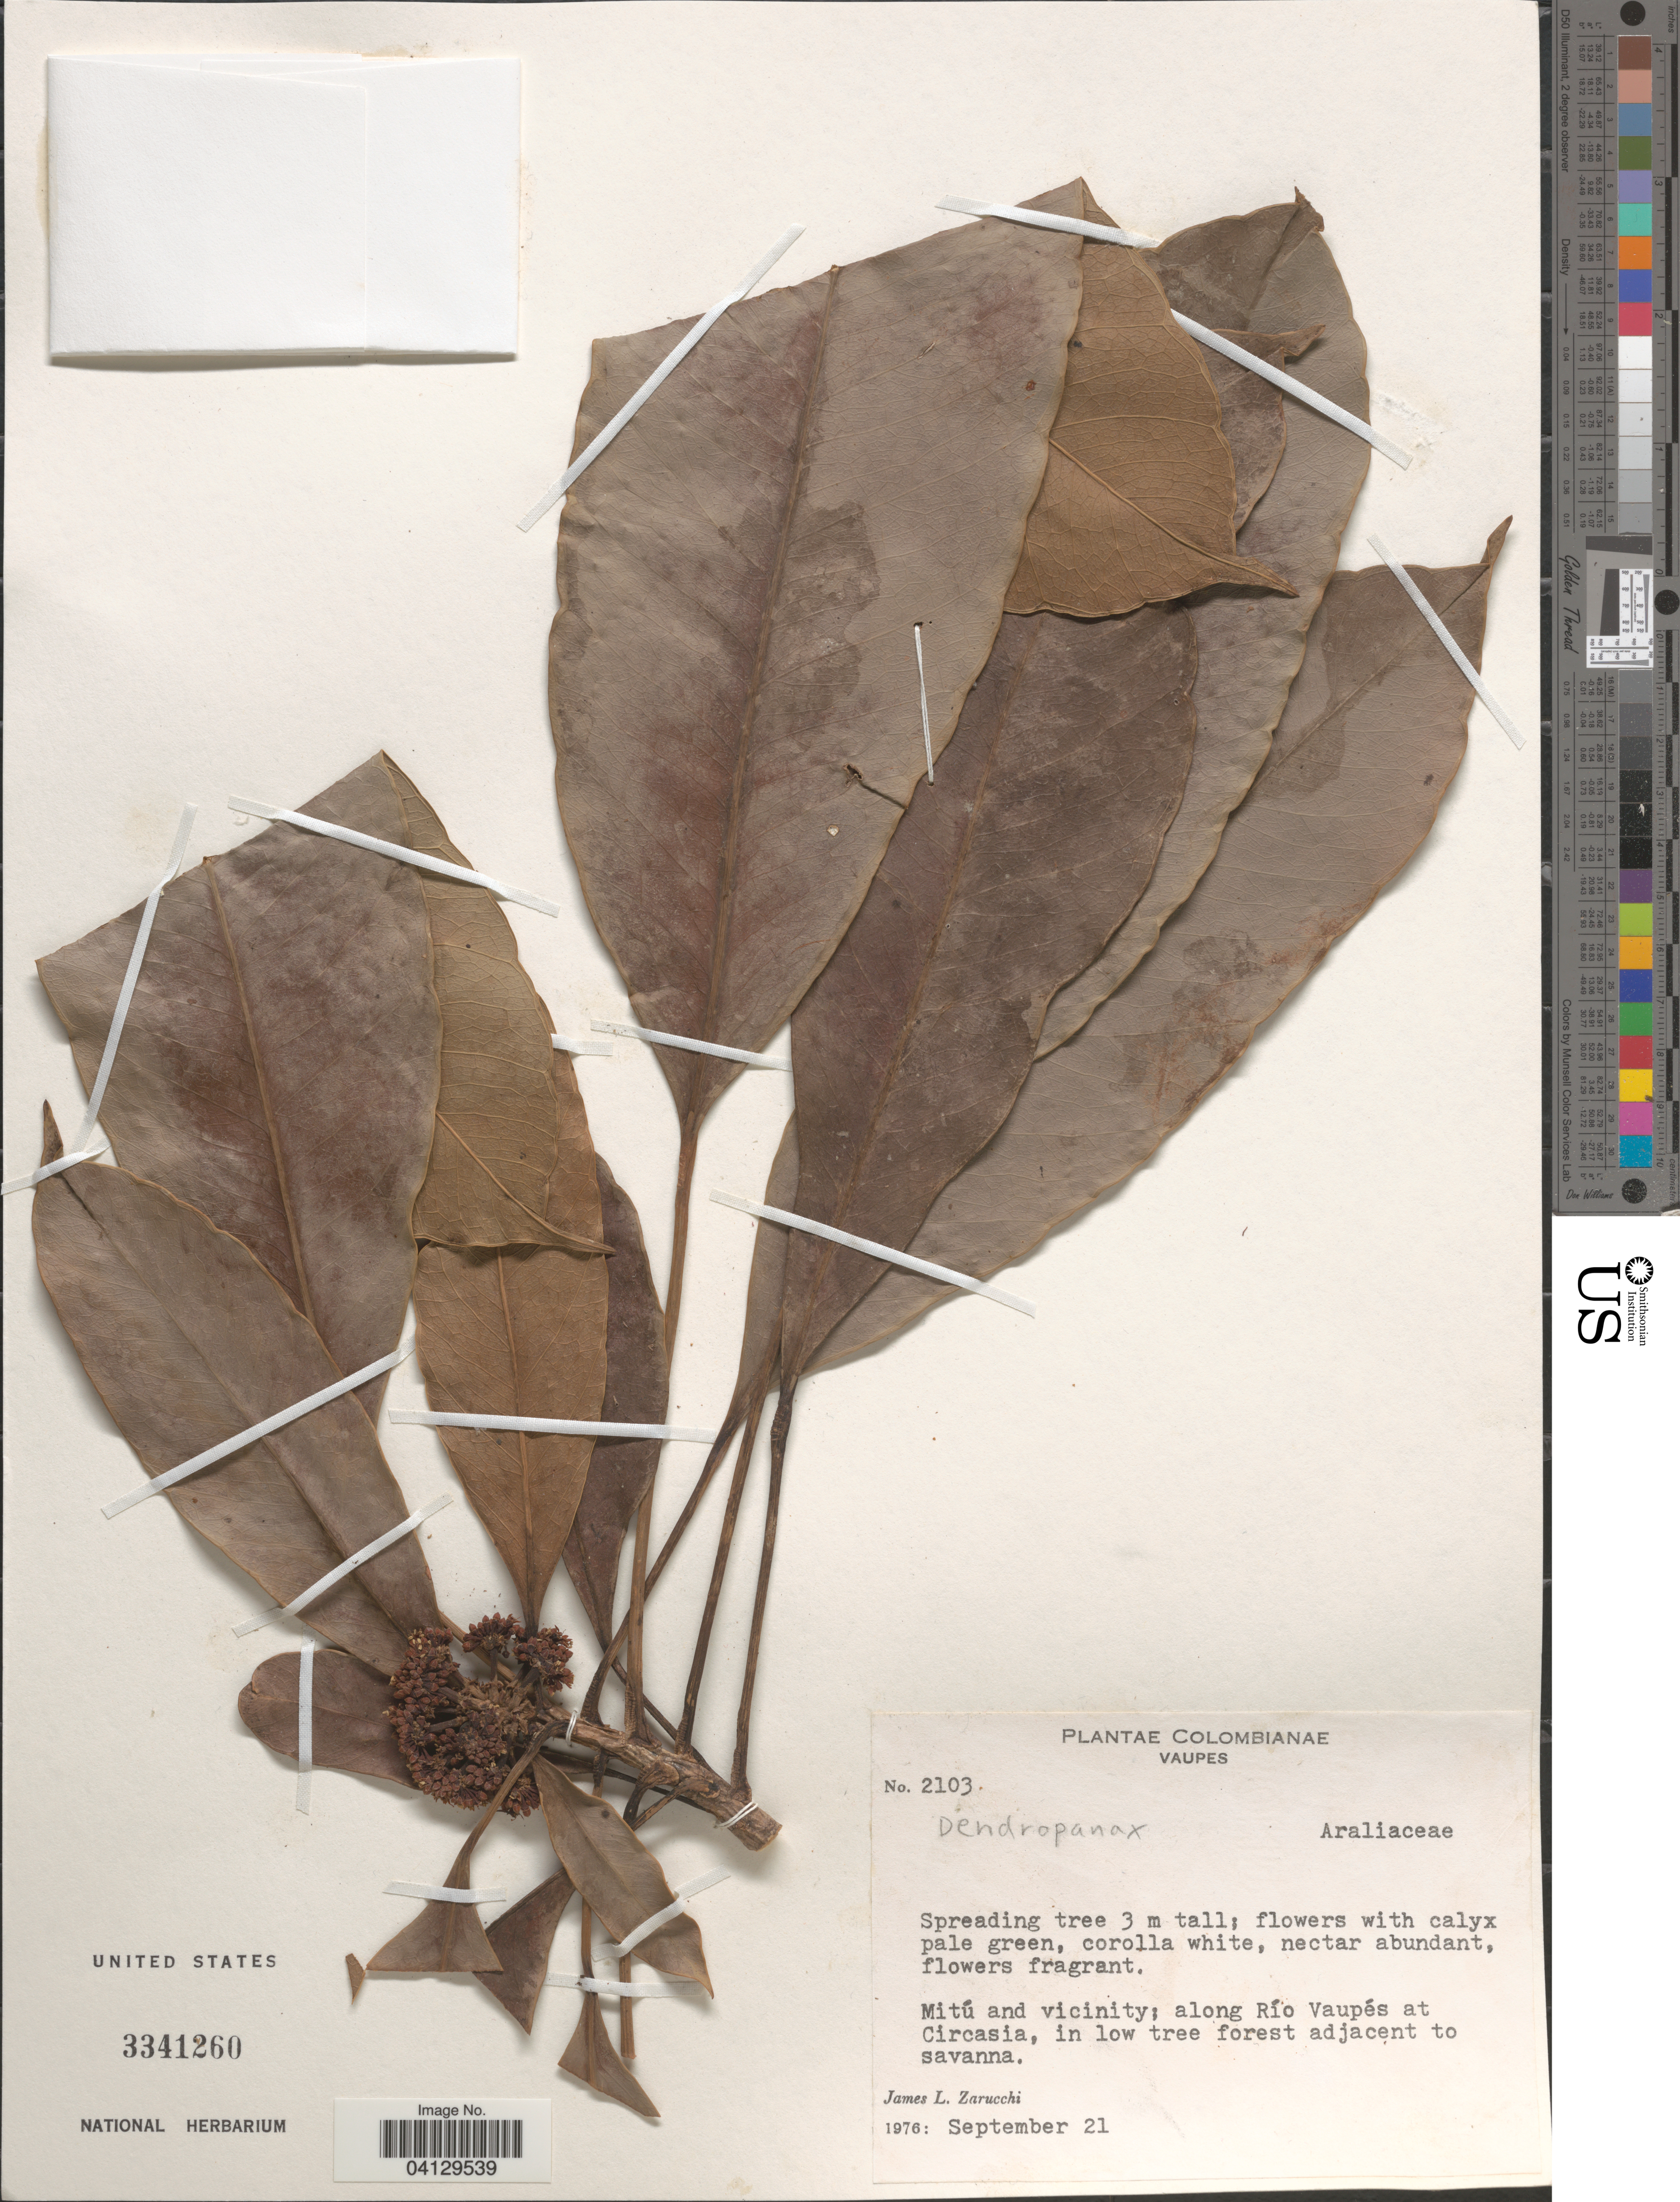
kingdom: Plantae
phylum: Tracheophyta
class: Magnoliopsida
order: Apiales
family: Araliaceae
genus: Dendropanax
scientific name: Dendropanax sp.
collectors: J. L. Zarucchi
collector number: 2103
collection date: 1976-09-21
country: Colombia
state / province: Vaupés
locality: Mitú and vicinity; along Río Vaupés at Circasia, in low tree forest adjacent to savanna.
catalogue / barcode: US 3341260